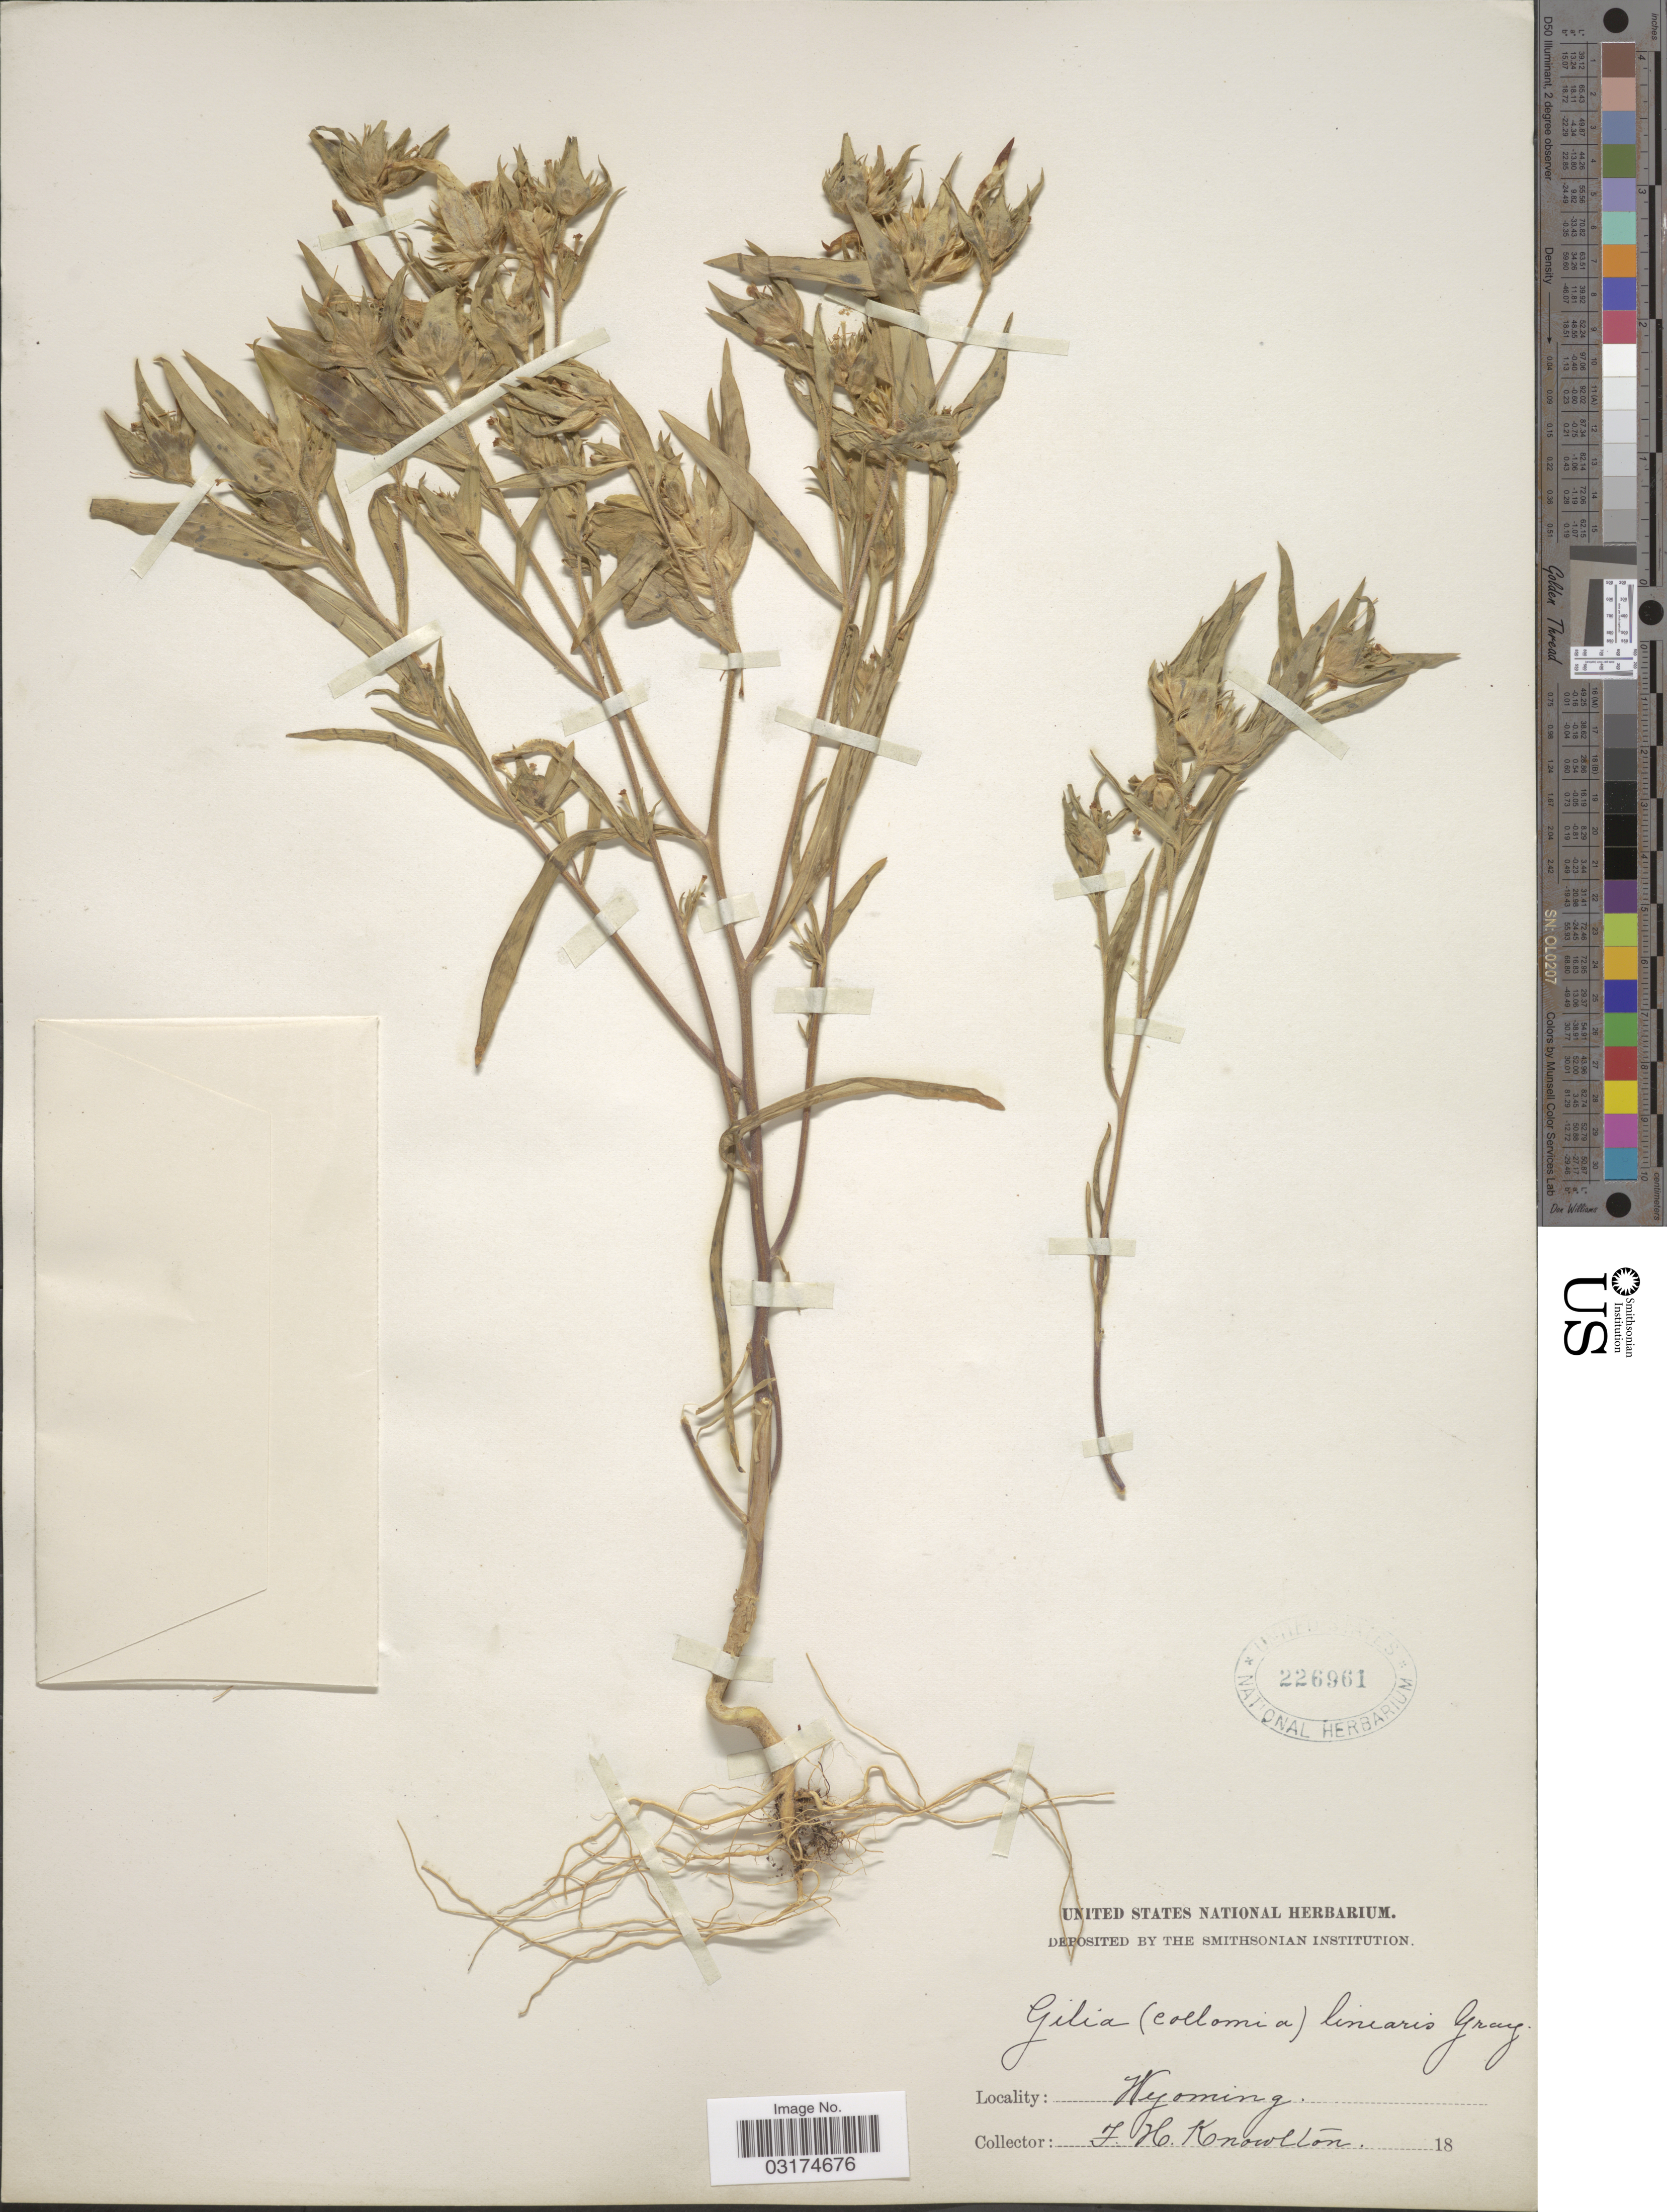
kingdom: Plantae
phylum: Tracheophyta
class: Magnoliopsida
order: Ericales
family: Polemoniaceae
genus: Collomia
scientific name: Collomia linearis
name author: Nutt.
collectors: F. H. Knowlton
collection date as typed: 18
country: United States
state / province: Wyoming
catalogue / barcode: US 226961